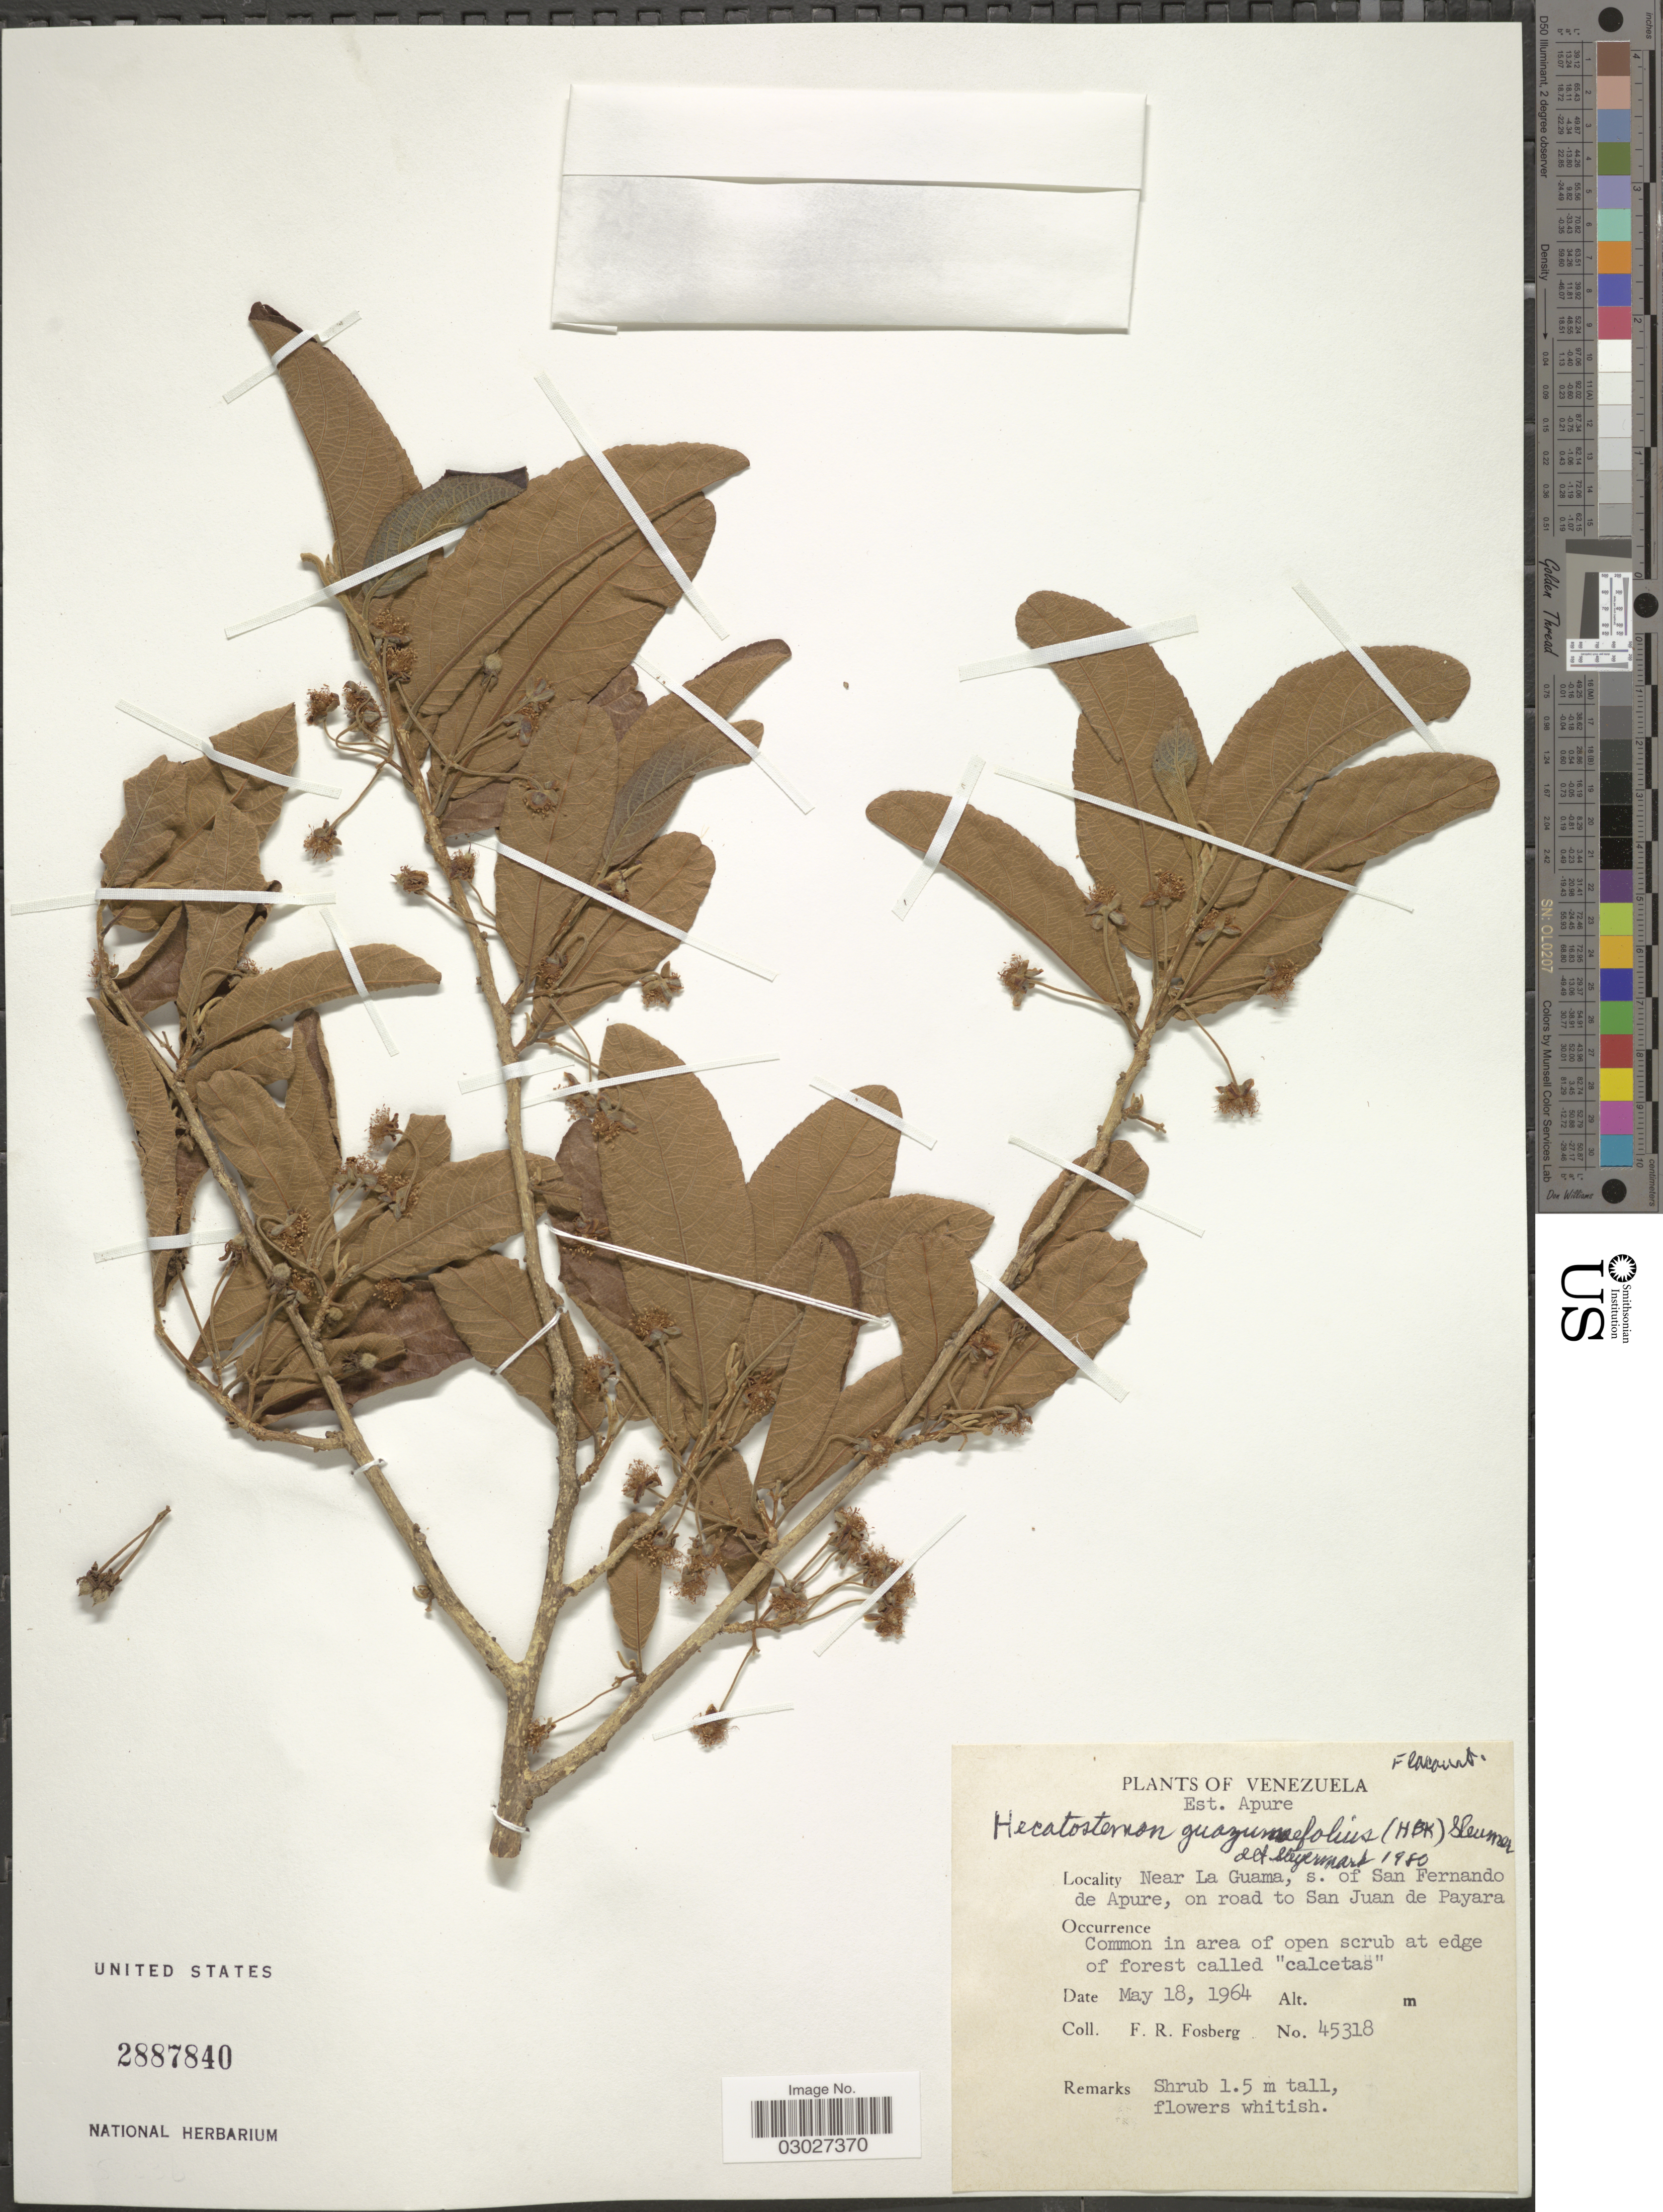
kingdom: Plantae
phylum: Tracheophyta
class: Magnoliopsida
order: Malpighiales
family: Salicaceae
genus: Casearia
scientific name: Casearia completa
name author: (Jacq.) T. Samar. & M.H. Alford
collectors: F. R. Fosberg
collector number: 45318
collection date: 1964-05-18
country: Venezuela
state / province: Apure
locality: Near La Guama, s. of San Fernando de Apure, on road to San Juan de Payara.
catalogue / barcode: US 2887840